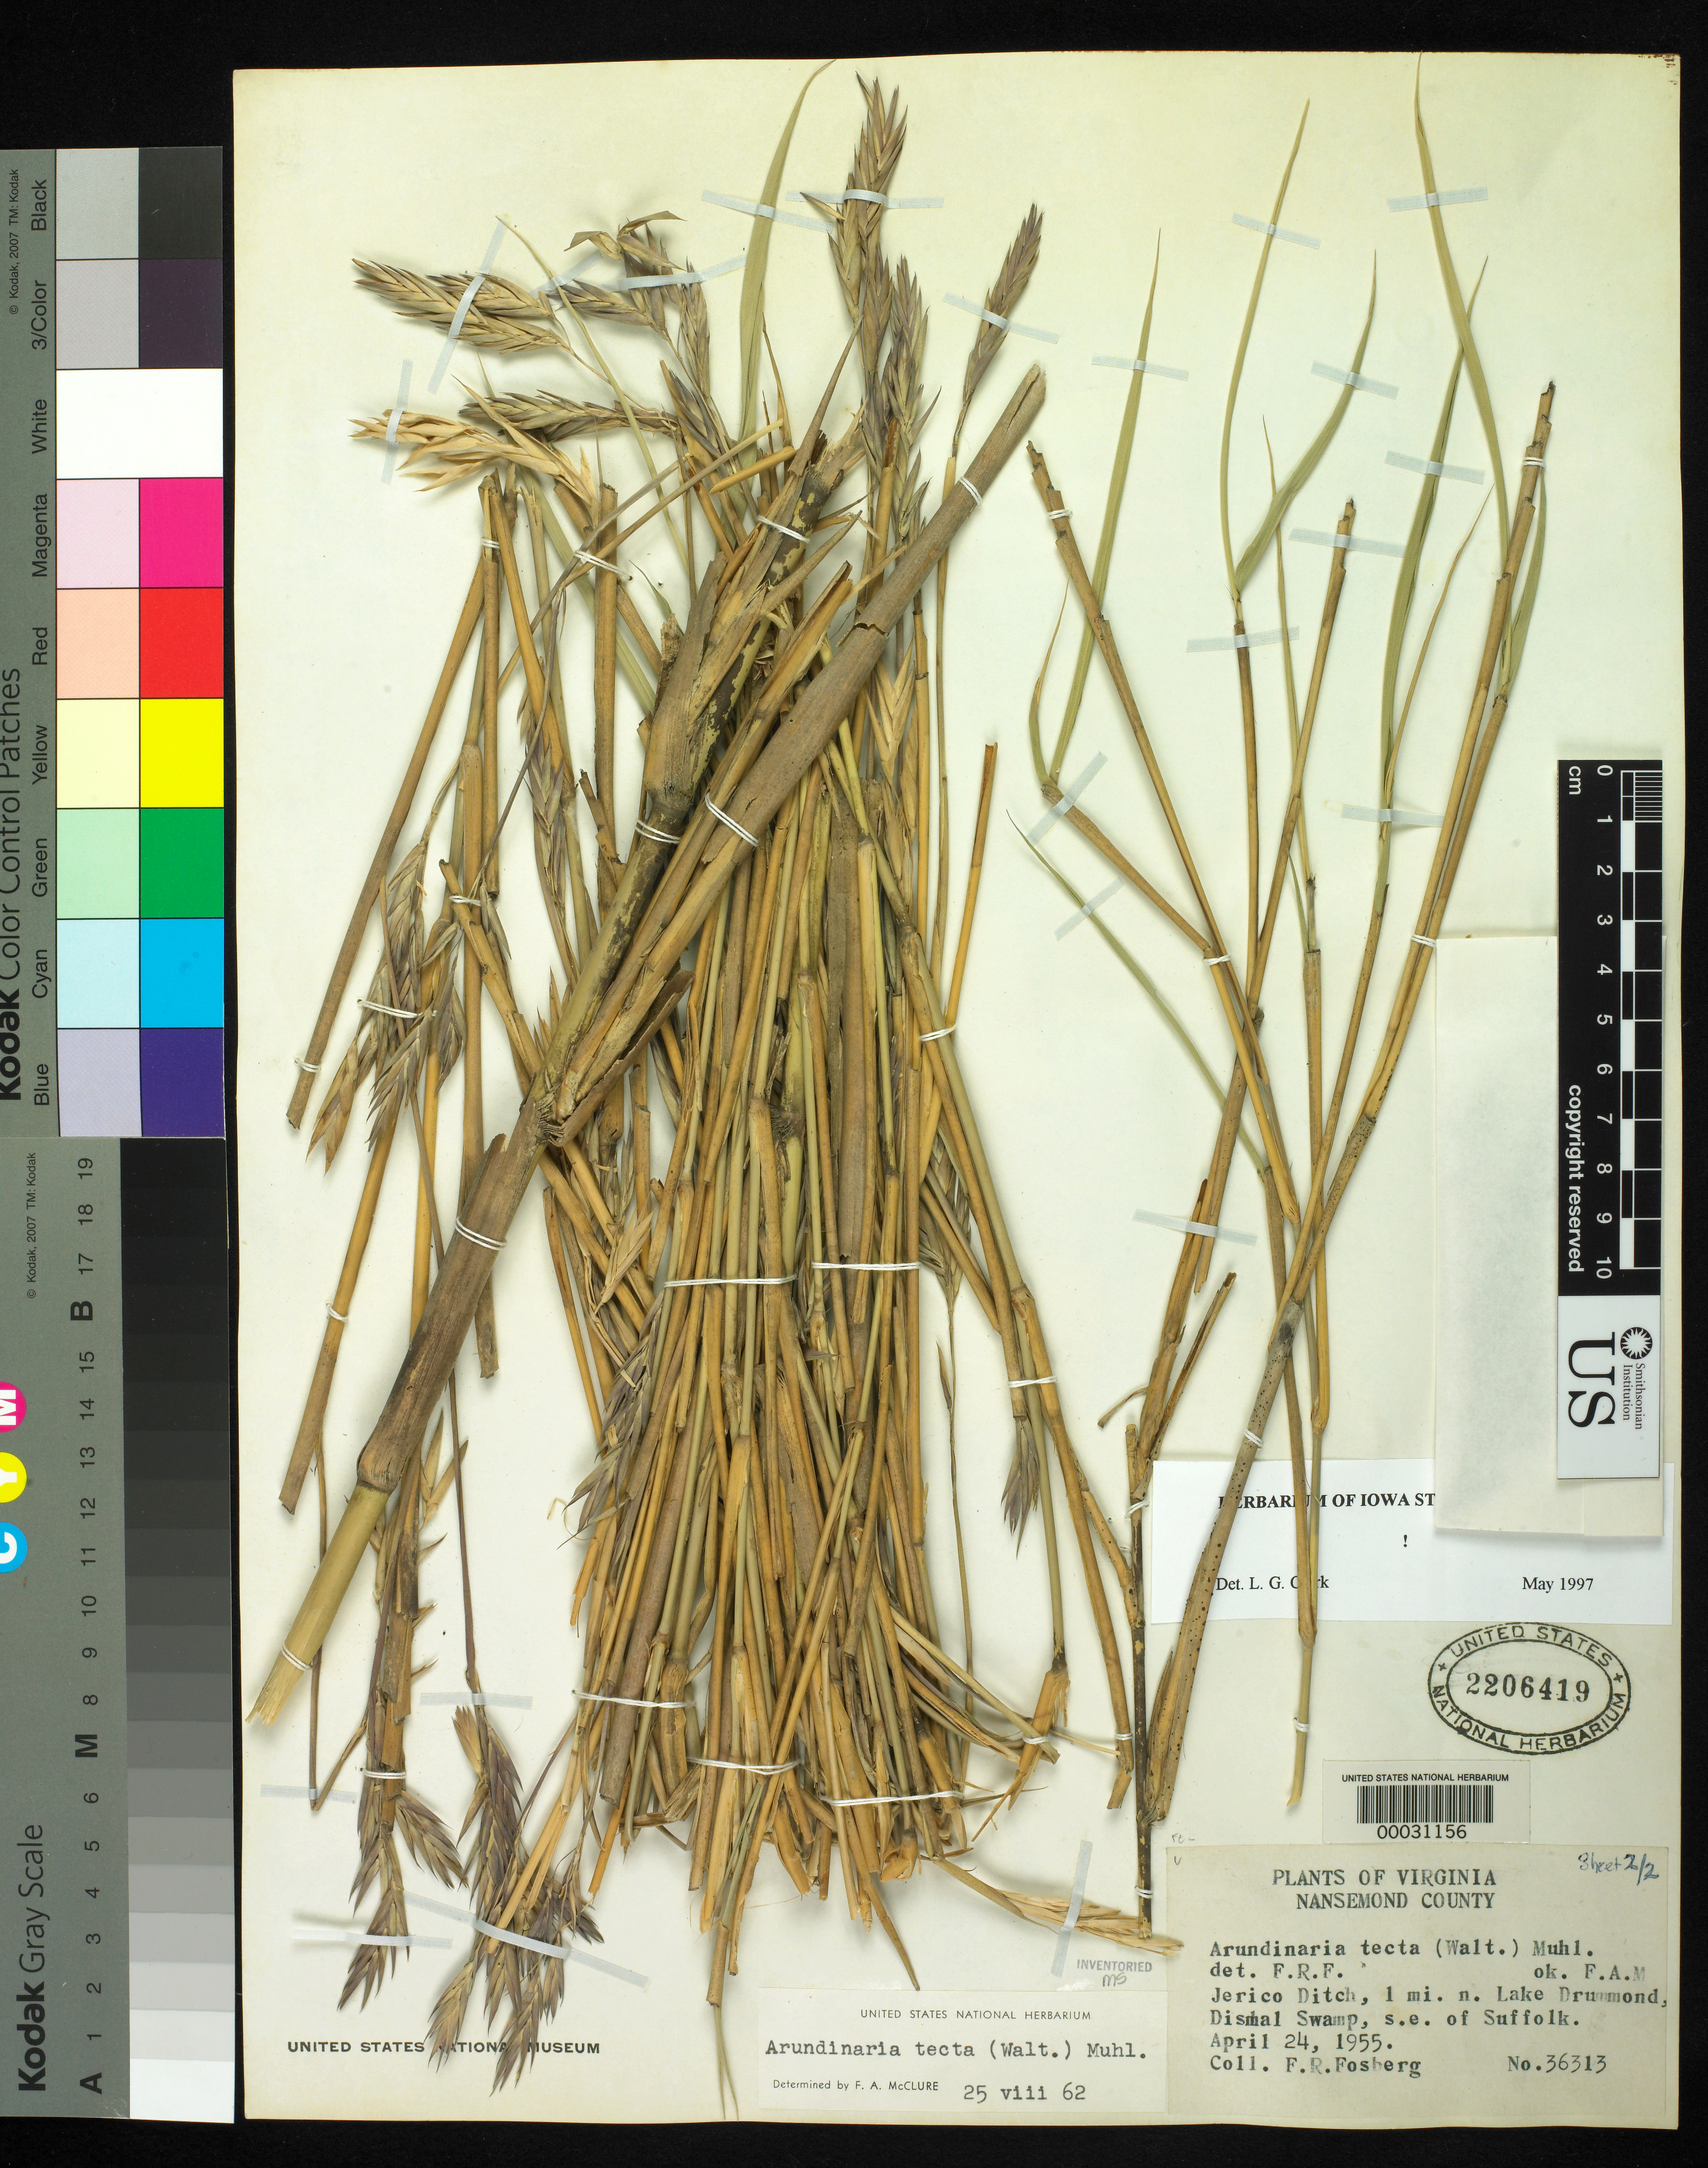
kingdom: Plantae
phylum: Tracheophyta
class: Liliopsida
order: Poales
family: Poaceae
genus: Arundinaria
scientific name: Arundinaria tecta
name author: (Walter) Muhl.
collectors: F. R. Fosberg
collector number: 36313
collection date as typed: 24 Apr 1955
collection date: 1955-04-24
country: United States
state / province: Virginia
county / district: City of Suffolk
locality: Nansemond county, great dismal swamp. [nansemond county is now part of suffolk city.]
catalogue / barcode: US 2206419